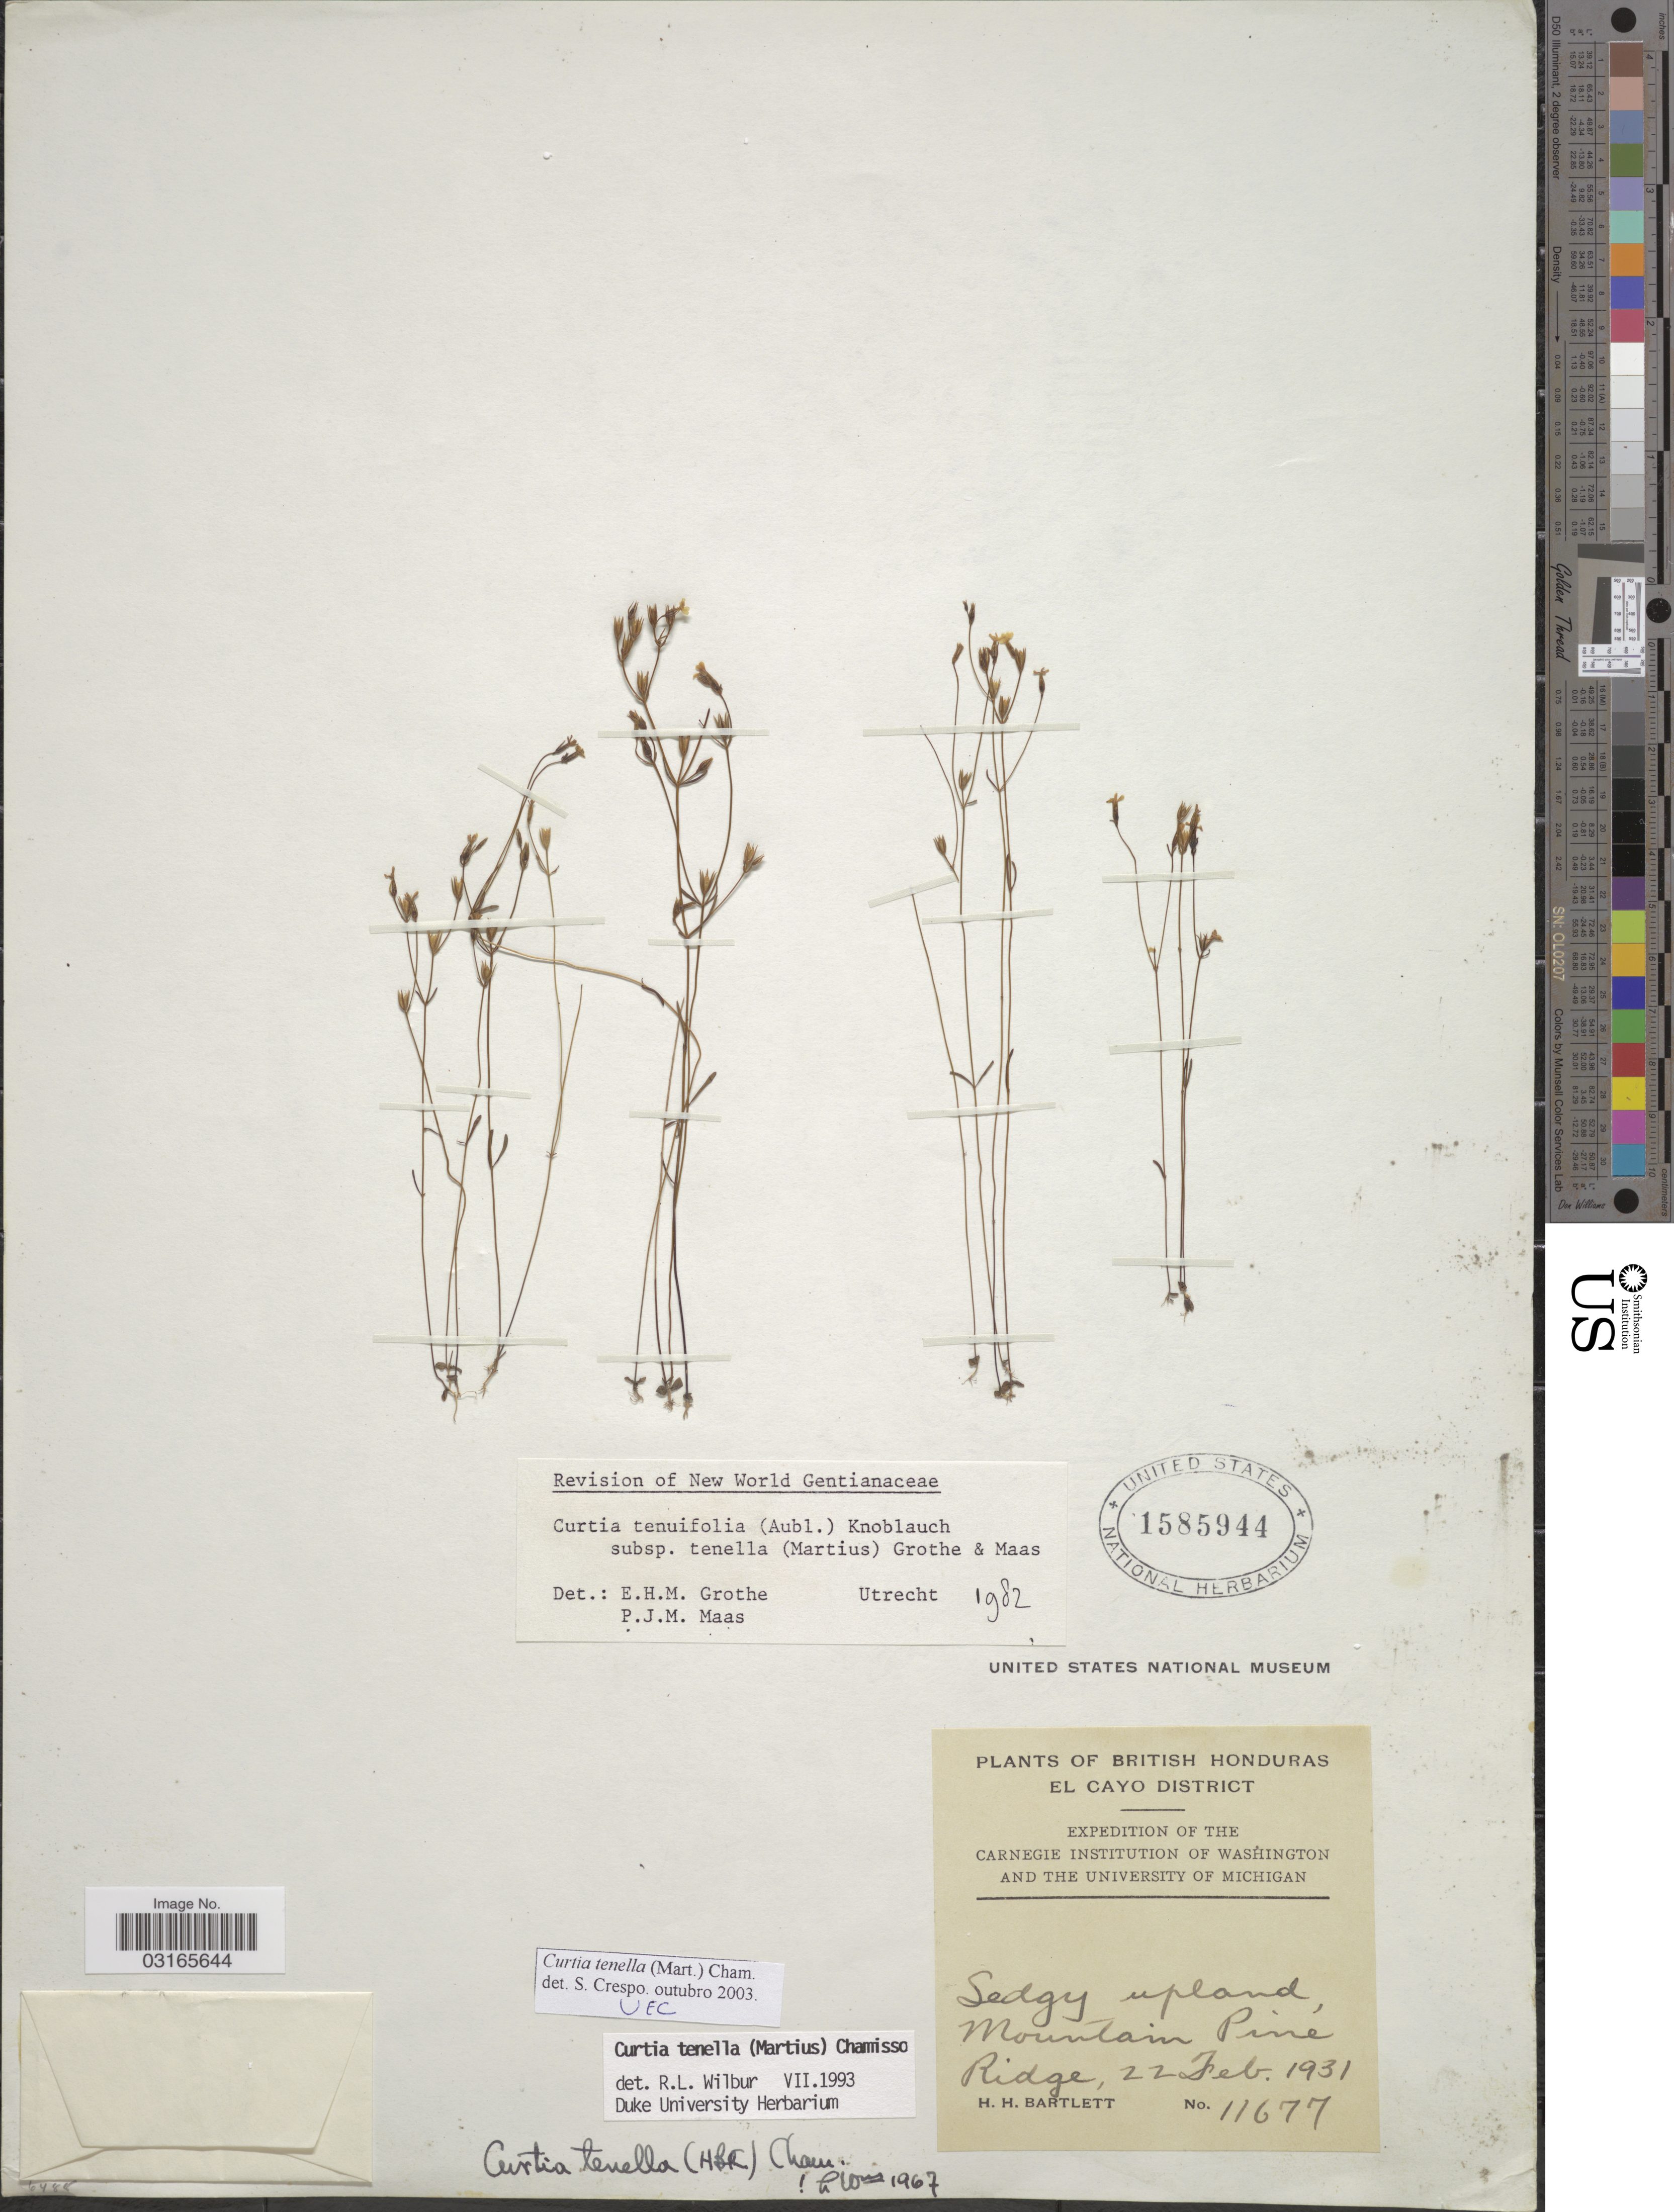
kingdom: Plantae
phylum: Tracheophyta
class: Magnoliopsida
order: Gentianales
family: Gentianaceae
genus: Curtia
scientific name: Curtia tenella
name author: (Mart.) Cham.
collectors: H. H. Bartlett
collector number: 11677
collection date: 1931-02-22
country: Belize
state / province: Cayo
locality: British Honduras. El Cayo District. Mountain Pine Ridge.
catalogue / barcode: US 1585944